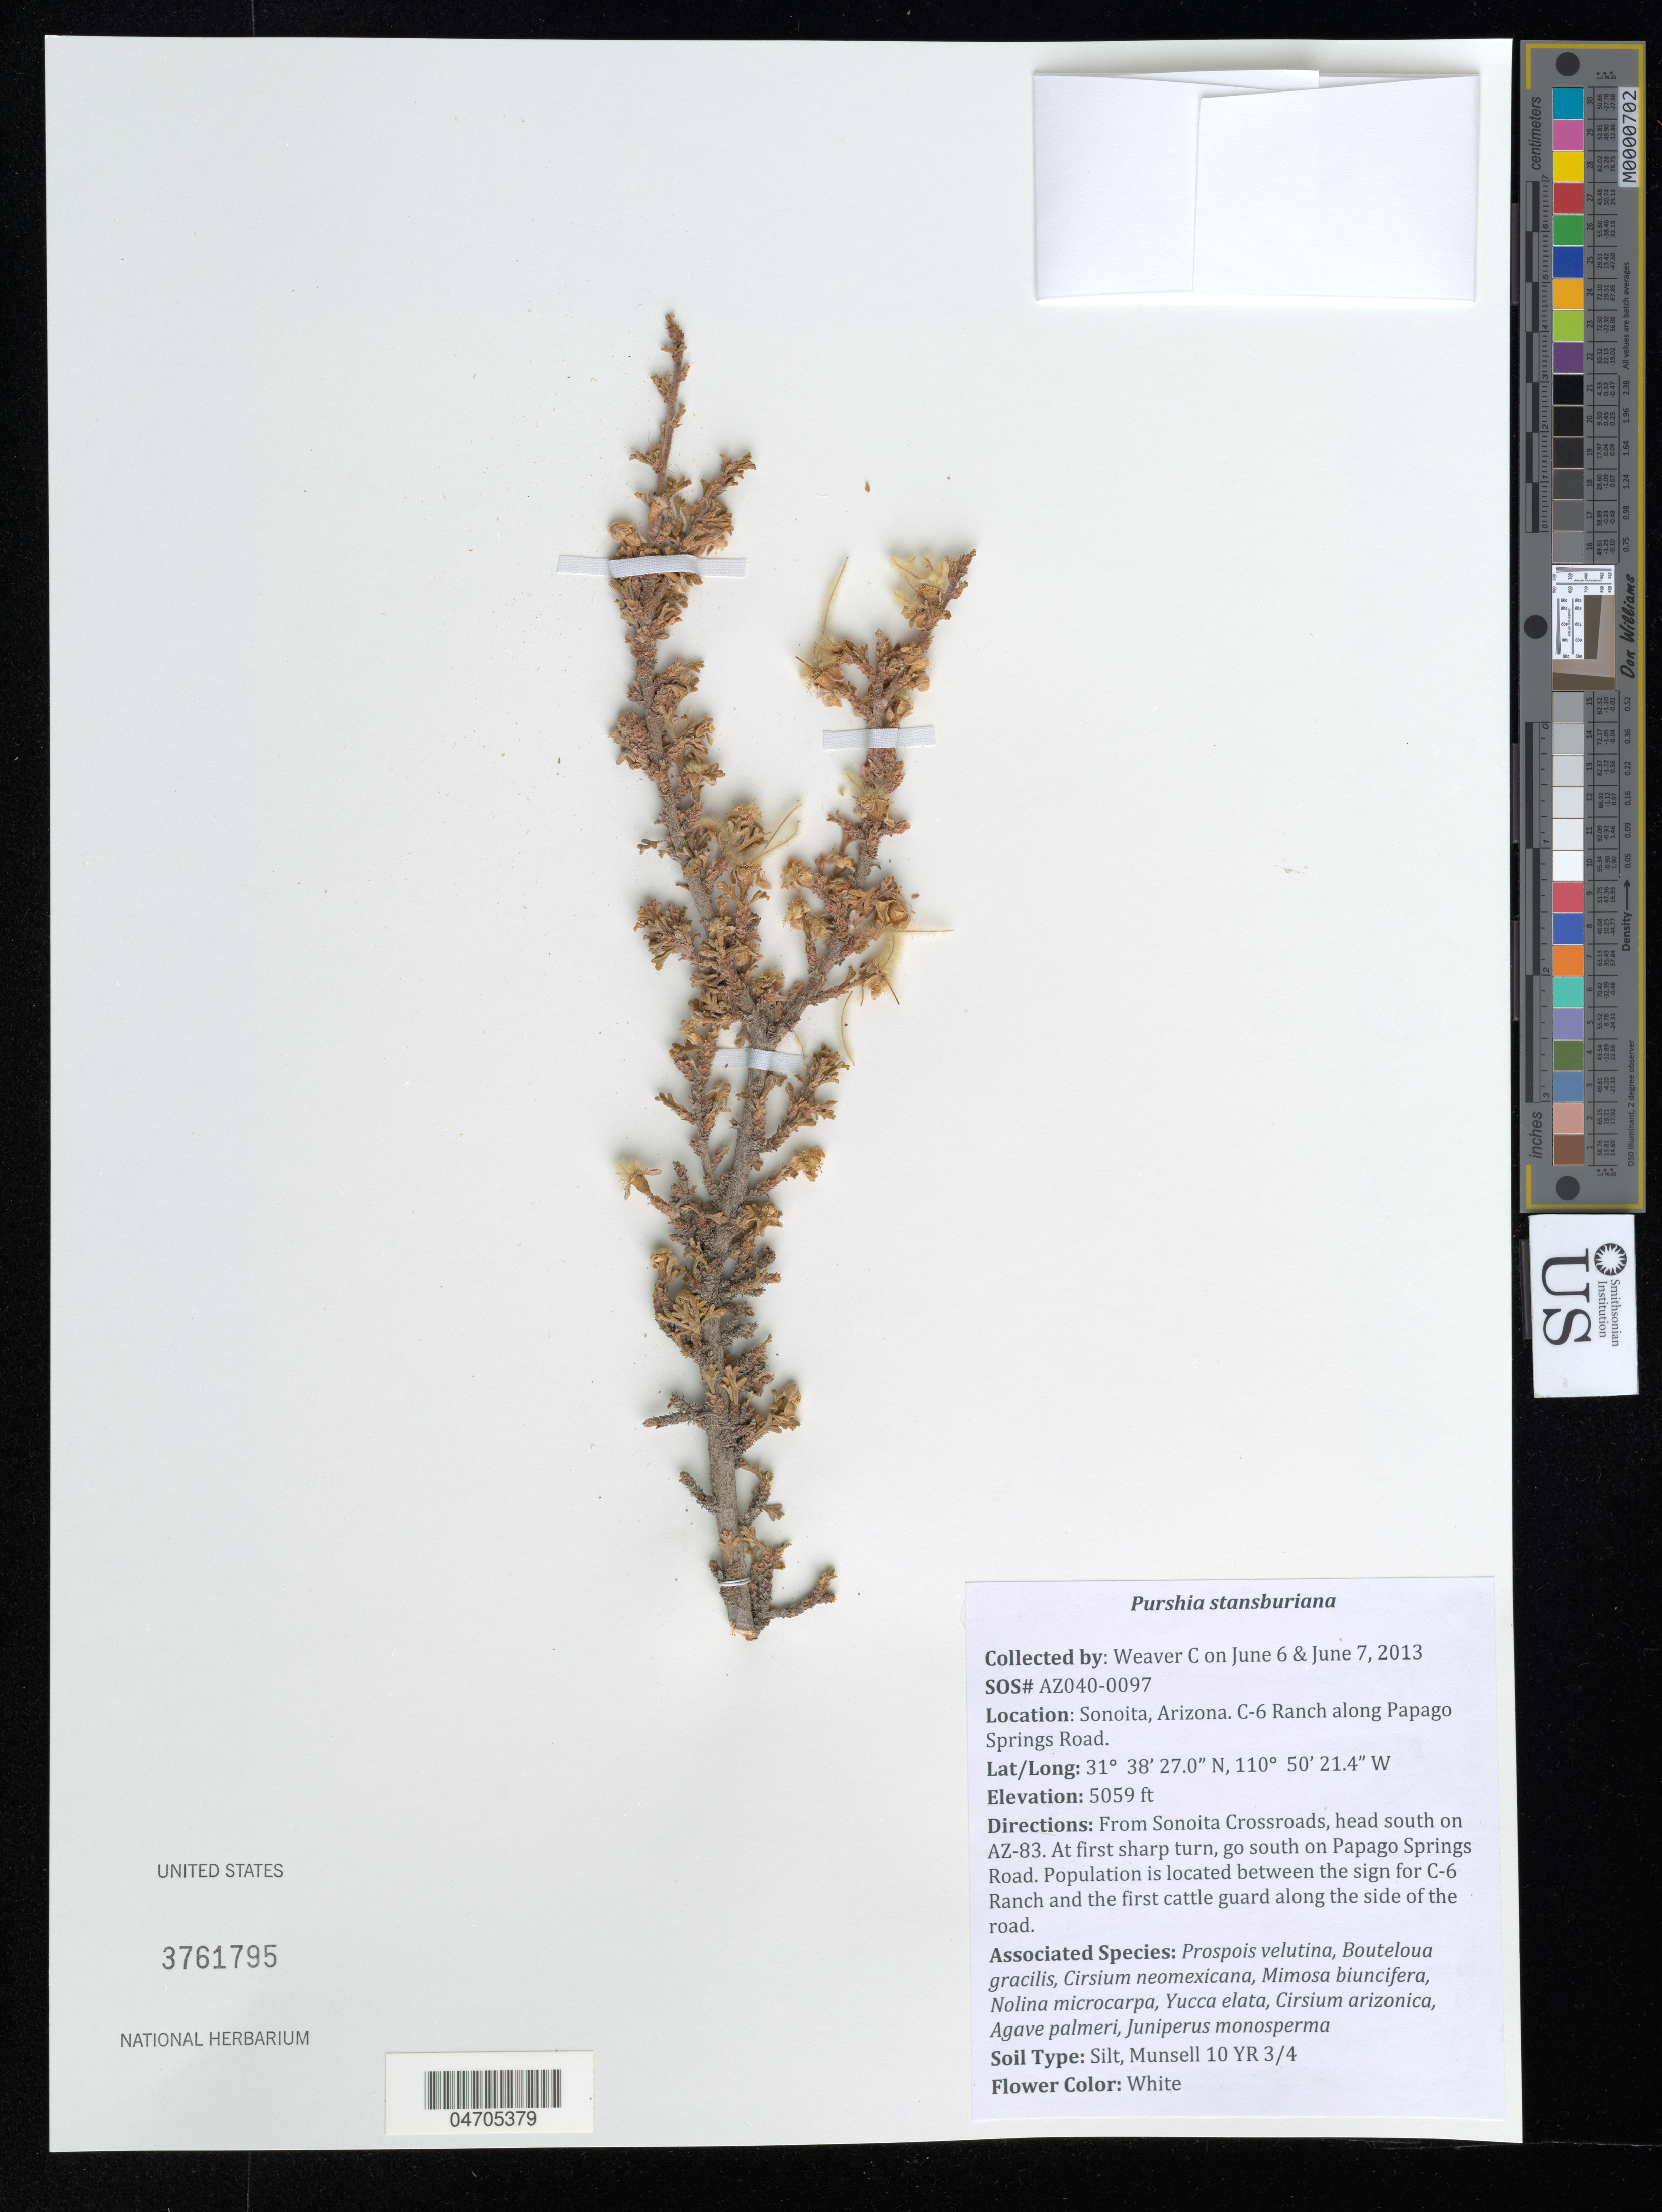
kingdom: Plantae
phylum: Tracheophyta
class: Magnoliopsida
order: Rosales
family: Rosaceae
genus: Purshia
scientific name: Purshia stansburyana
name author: (Torr.) Henrickson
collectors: C. Weaver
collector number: AZ040-0097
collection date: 2013-06-06/2013-06-07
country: United States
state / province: Arizona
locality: Sonoita. C-6 Ranch along Papago Springs Road. From Sonoita Crossroads, head south on AZ-83. At first sharp turn, go south on Papago Springs Road. Population is located between the sign for C-6 Ranch and the first cattle guard along the side of the road.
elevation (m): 1542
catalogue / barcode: US 3761795